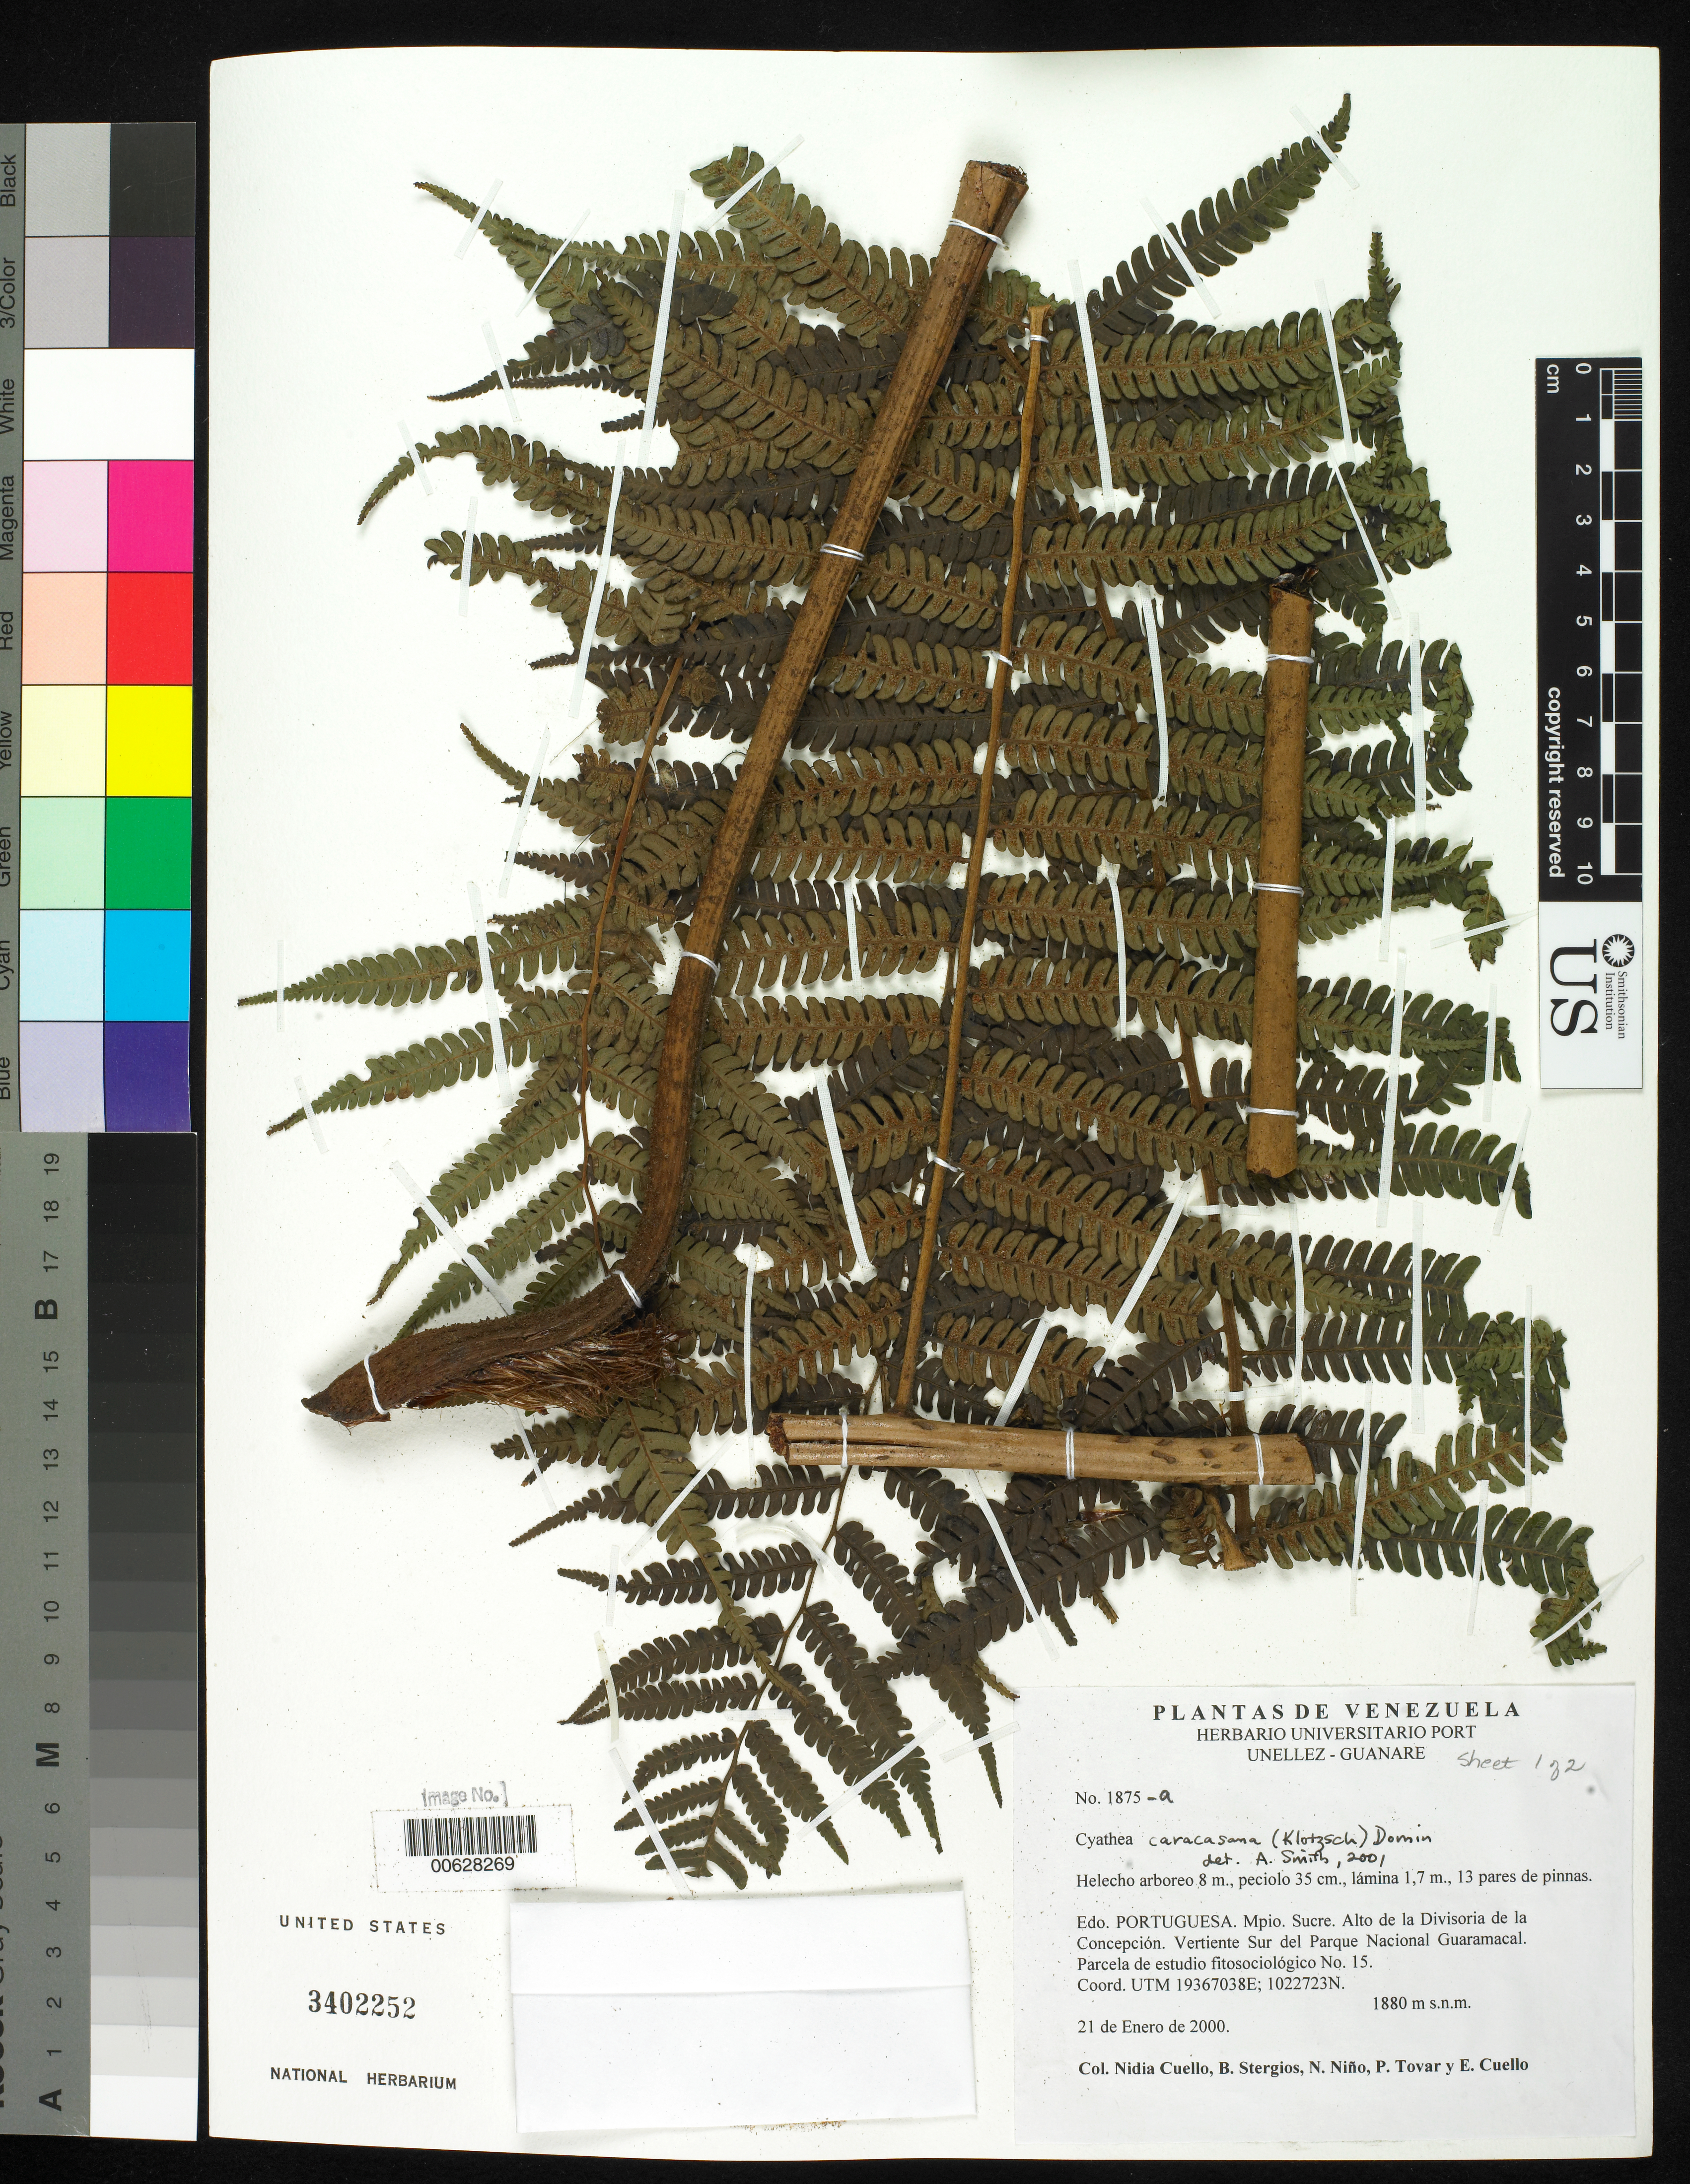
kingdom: Plantae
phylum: Tracheophyta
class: Polypodiopsida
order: Cyatheales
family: Cyatheaceae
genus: Cyathea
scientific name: Cyathea caracasana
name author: (Klotzsch) Domin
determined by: Smith, Alan R., (UC)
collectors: N. L. Cuello, B. G. Stergios, S. M. Niño, P. Tovar & E. Cuello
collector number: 1875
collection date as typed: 21 Jan 2000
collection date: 2000-01-21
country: Venezuela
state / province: Portuguesa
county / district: Sucre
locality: Divisoria de La Concepción, vertiente S Parque Nacional Guaramacal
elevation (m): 1880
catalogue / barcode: US 3402752